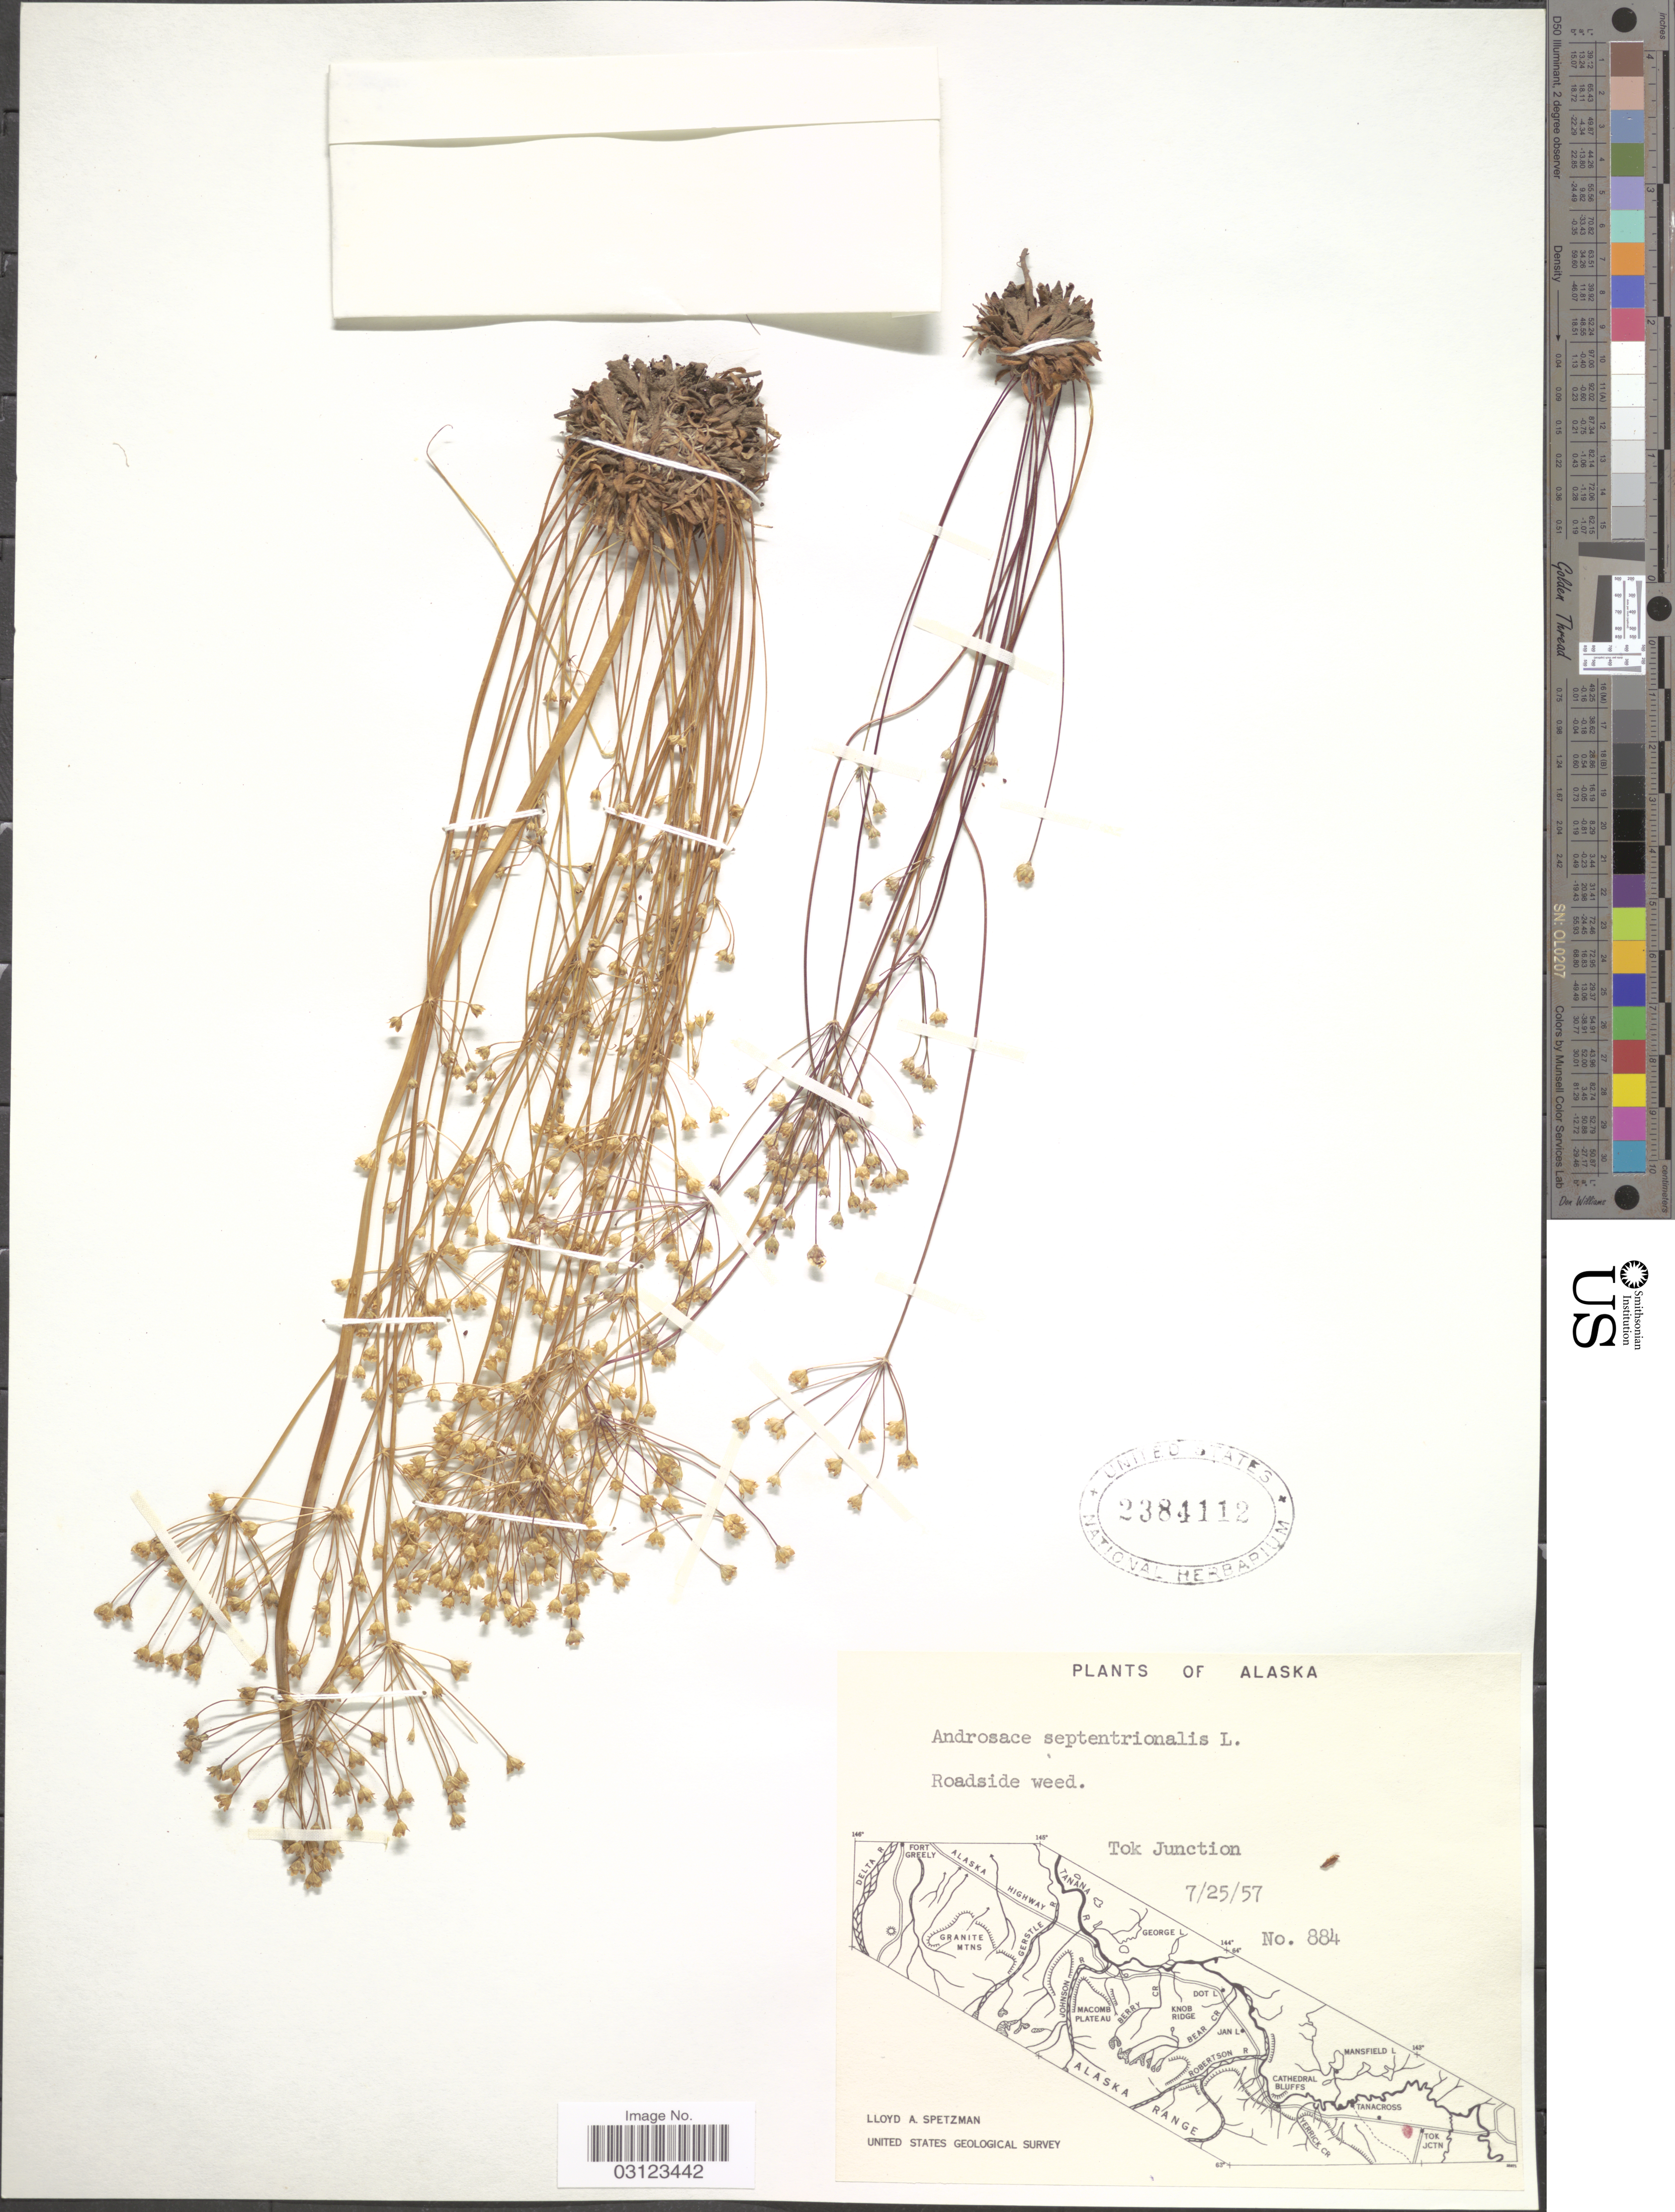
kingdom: Plantae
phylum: Tracheophyta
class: Magnoliopsida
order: Ericales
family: Primulaceae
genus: Androsace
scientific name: Androsace septentrionalis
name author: L.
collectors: L. Spetzman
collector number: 884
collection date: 1957-07-25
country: United States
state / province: Alaska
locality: Tok Junction.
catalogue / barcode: US 2384112